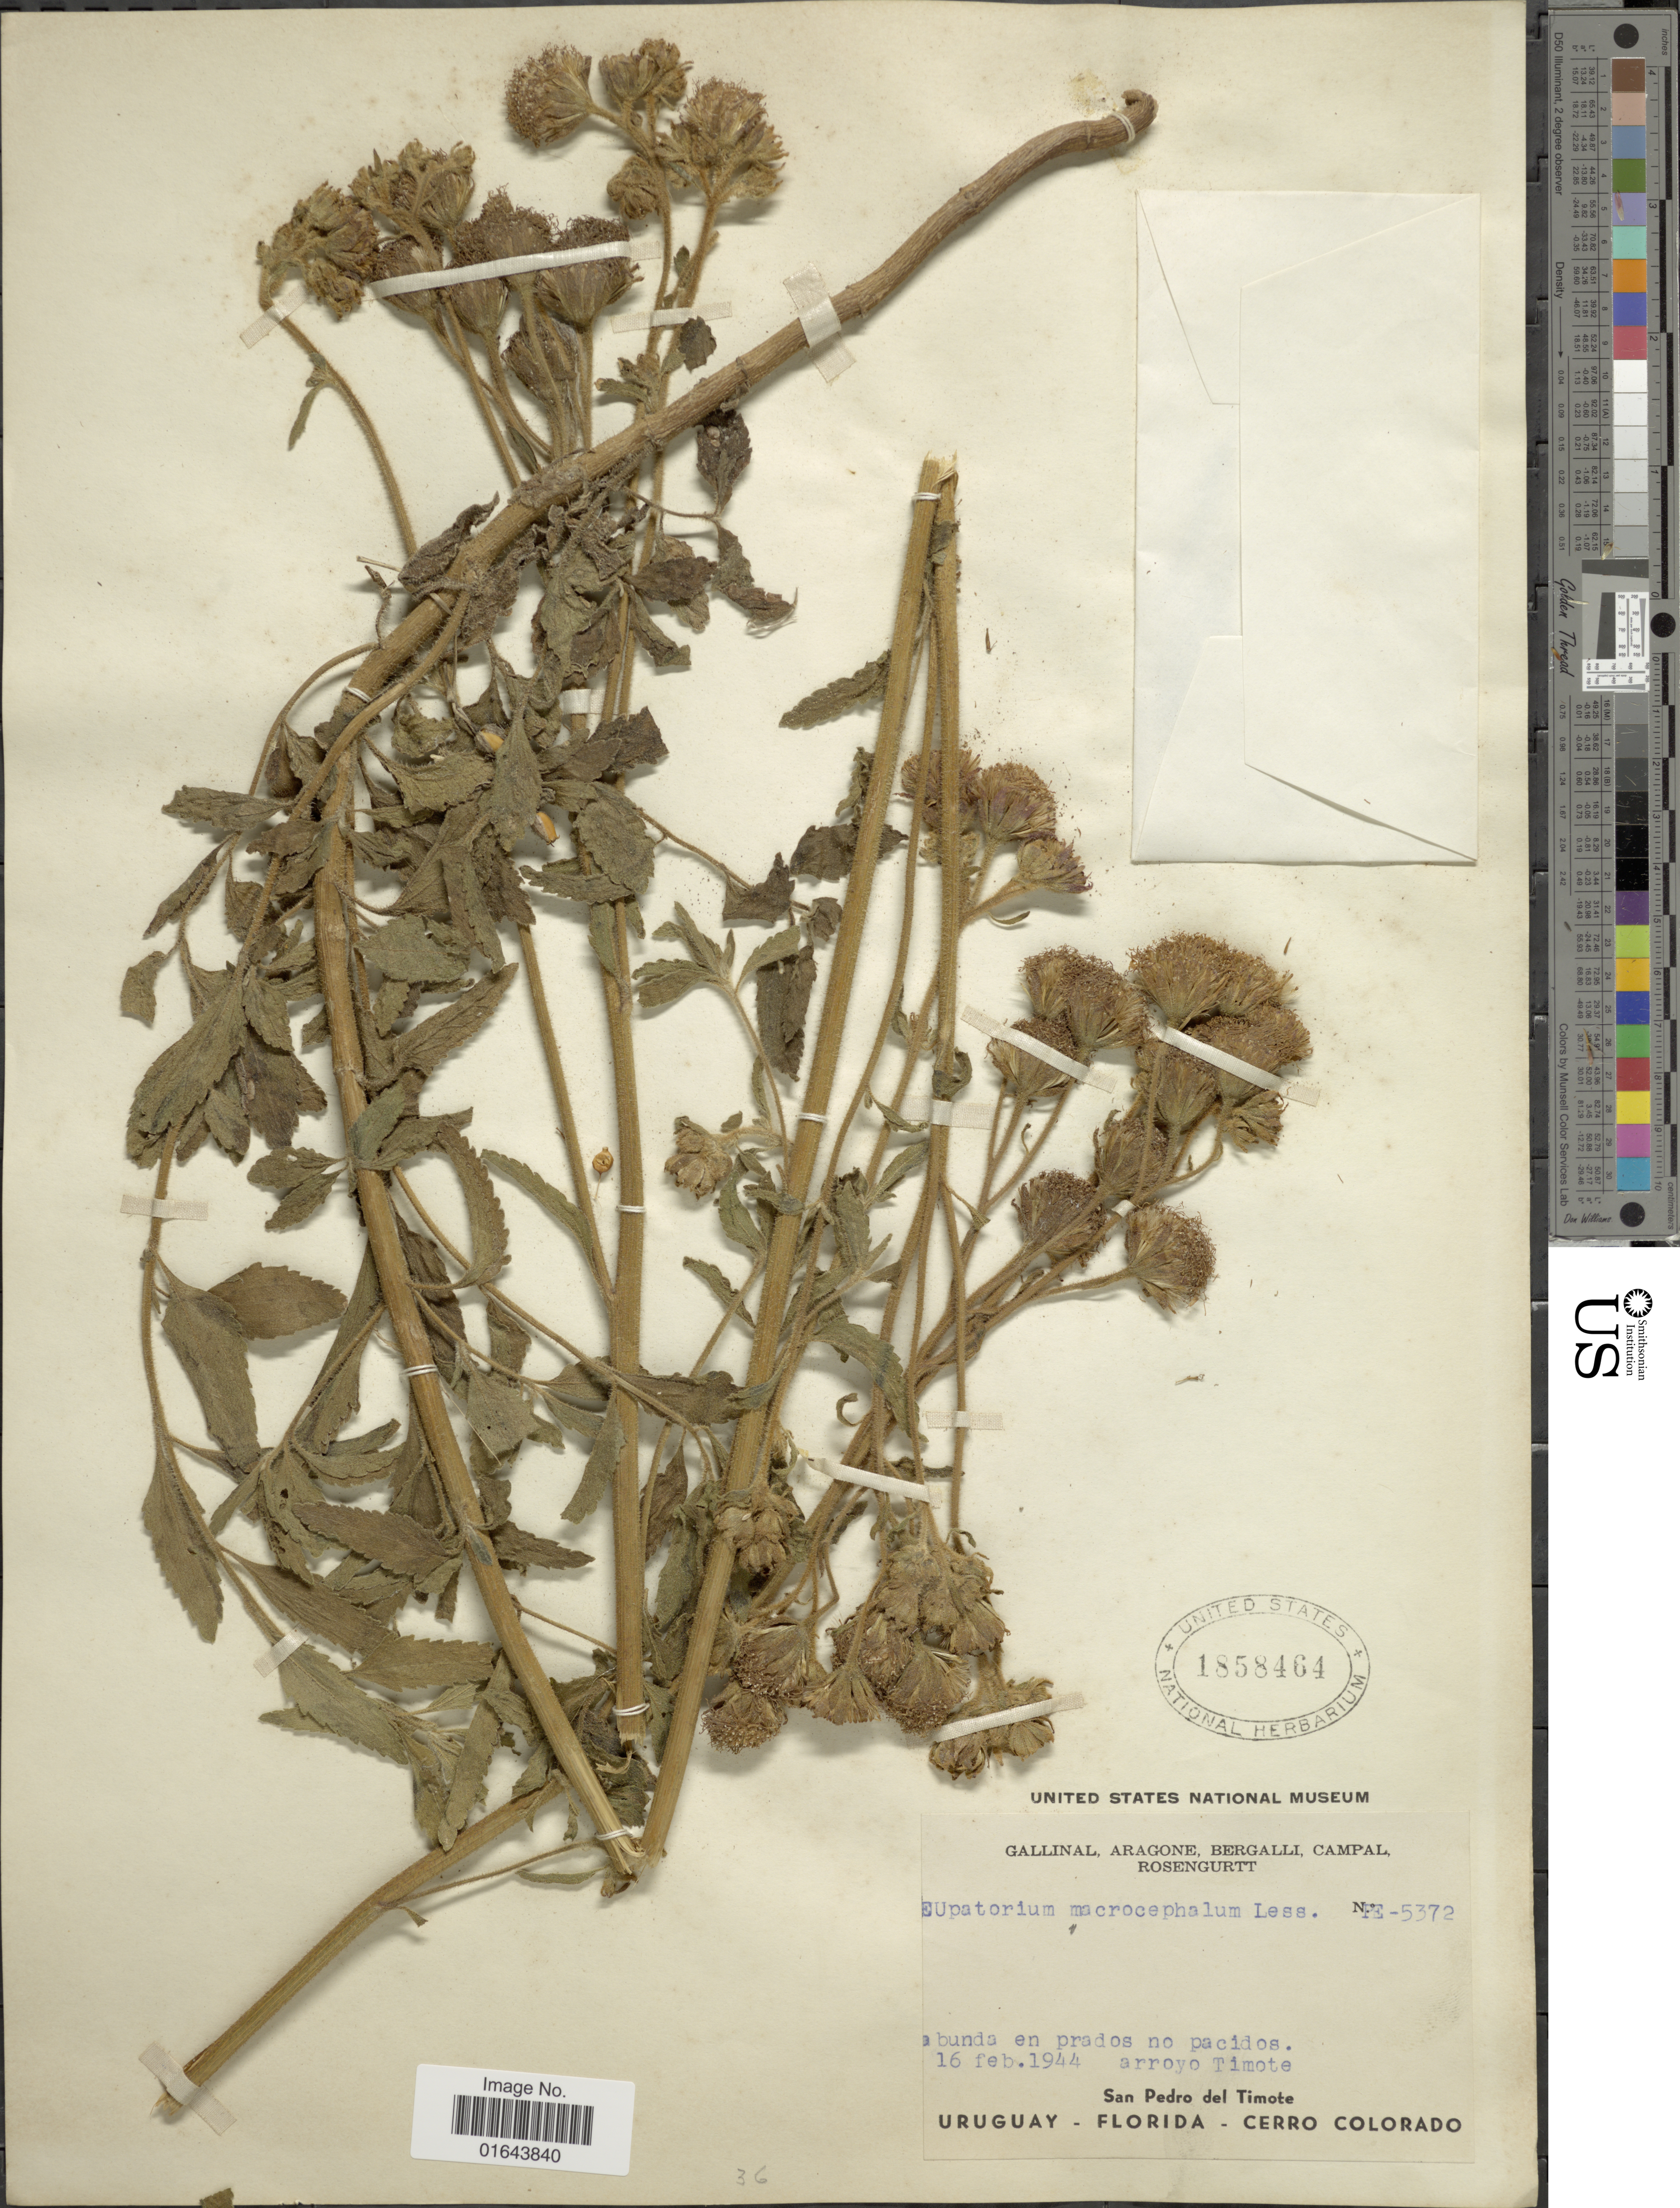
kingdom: Plantae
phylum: Tracheophyta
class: Magnoliopsida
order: Asterales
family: Asteraceae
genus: Campuloclinium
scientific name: Campuloclinium macrocephalum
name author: (Less.) DC.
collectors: -. Gallinal, -- Aragone, -- Bergalli, -- Campal & Rosengurtt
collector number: PE-5372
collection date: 1944-02-16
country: Uruguay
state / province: Florida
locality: Arroyo Timote. San Pedro del Timote. Florida - Cerro Colorado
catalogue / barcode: US 1858464